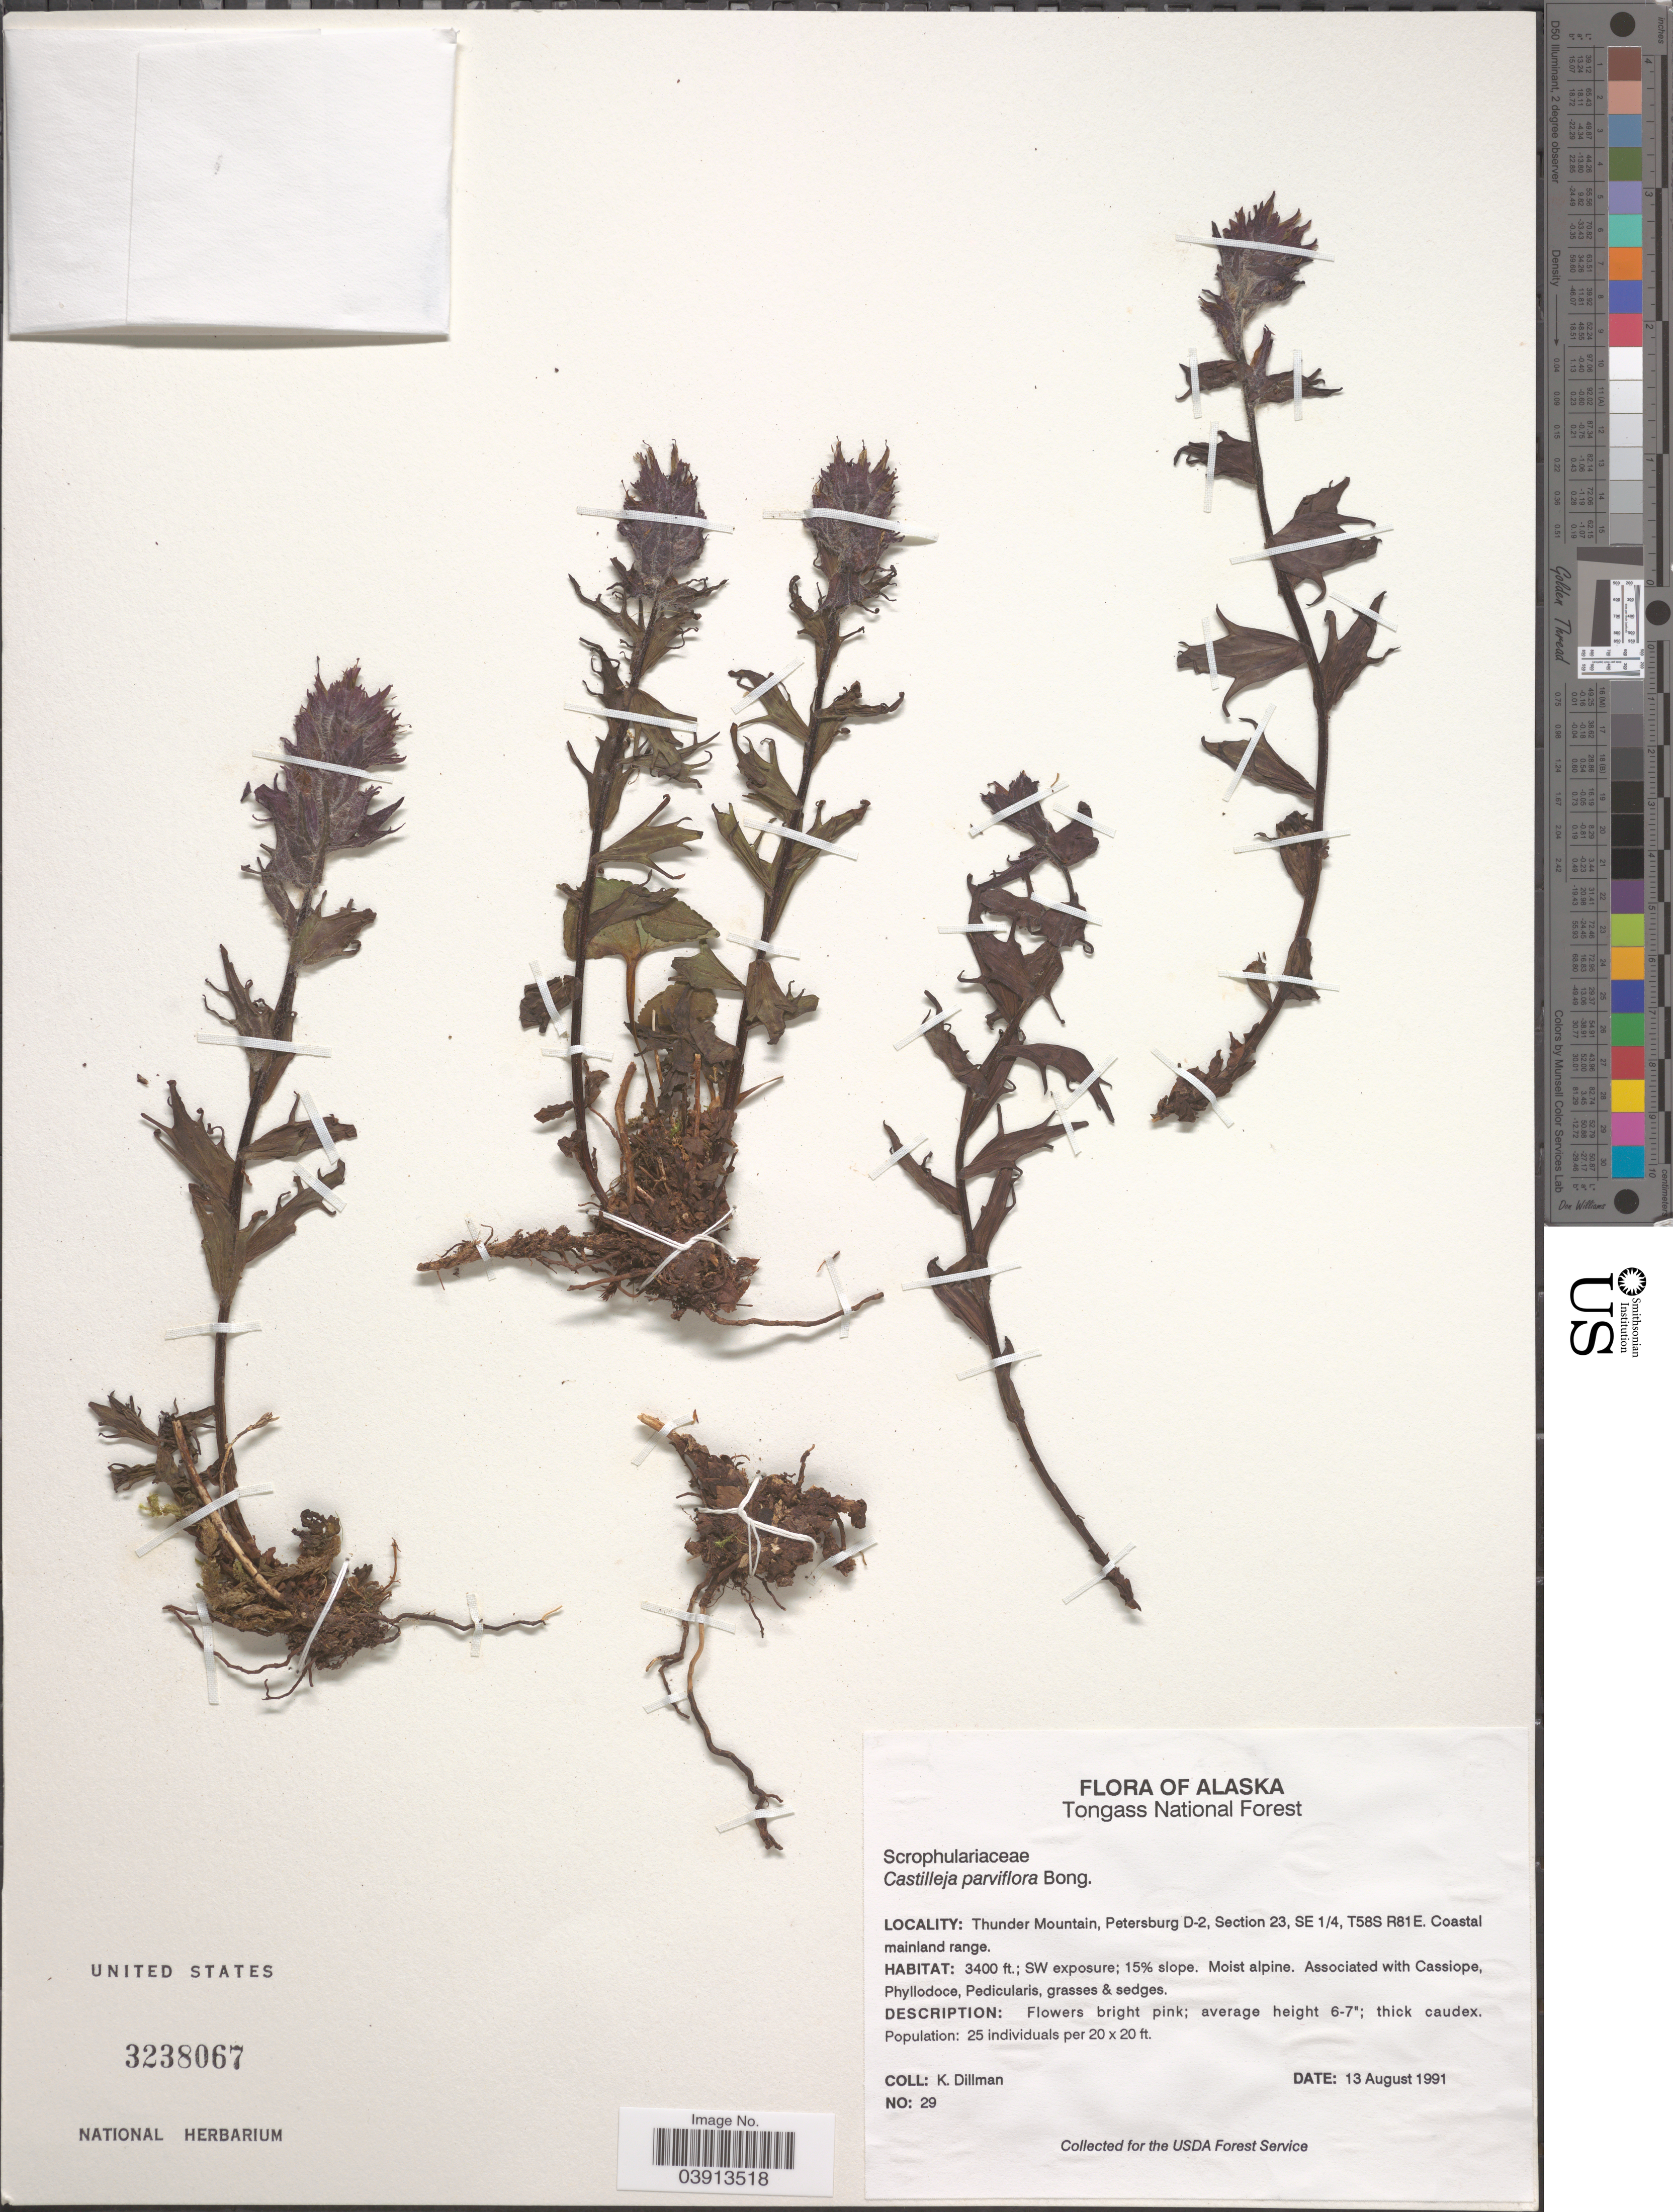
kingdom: Plantae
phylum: Tracheophyta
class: Magnoliopsida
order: Lamiales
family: Orobanchaceae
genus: Castilleja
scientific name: Castilleja parviflora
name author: Bong.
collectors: K. Dillman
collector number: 29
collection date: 1991-08-13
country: United States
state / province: Alaska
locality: Tongass National Forest. Thunder Mountains, Petersburg D-2, Section 23, SE 1/4, T58S, R81E. Coastal mainland range. SW exposure; 15% slope.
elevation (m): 1036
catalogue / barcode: US 3238067